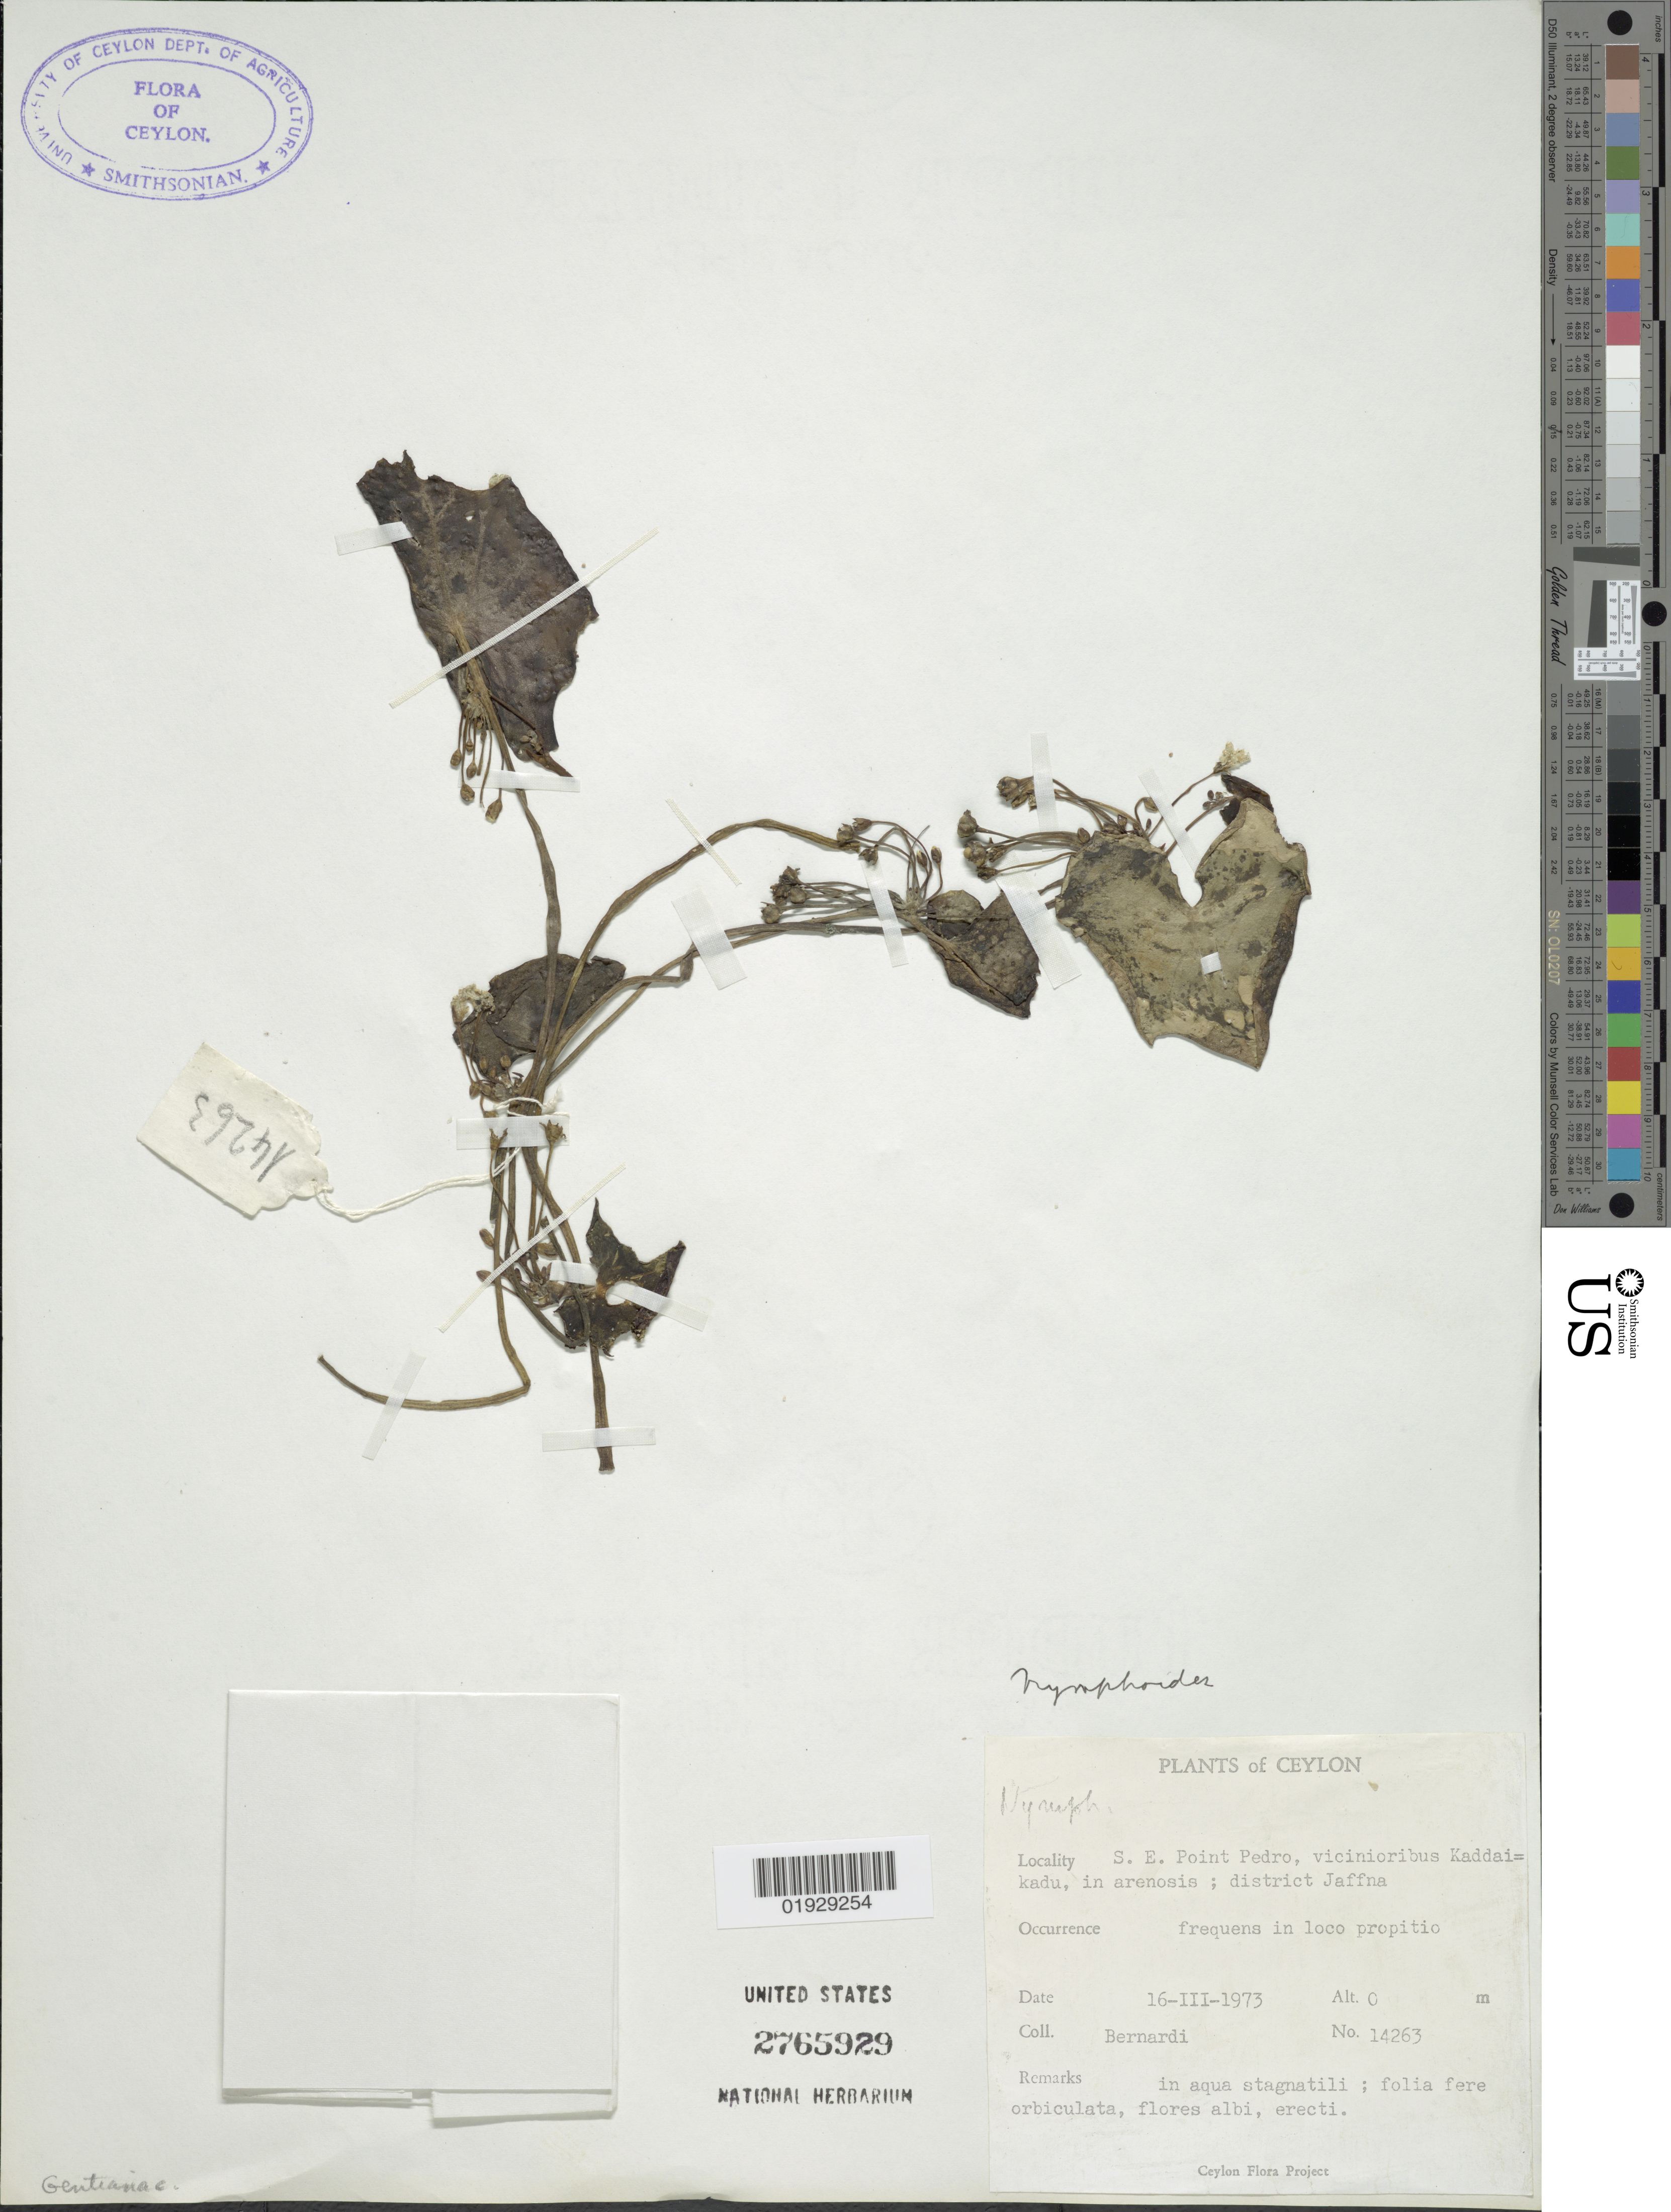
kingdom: Plantae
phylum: Tracheophyta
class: Magnoliopsida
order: Asterales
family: Menyanthaceae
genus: Nymphoides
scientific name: Nymphoides sp.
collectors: Bernardi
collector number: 14263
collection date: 1973-03-16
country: Sri Lanka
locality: Ceylon. S.E. Point Pedro, vicinioribus Kaddai=kadu, in arenosis; district Jaffna.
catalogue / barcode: US 2765929